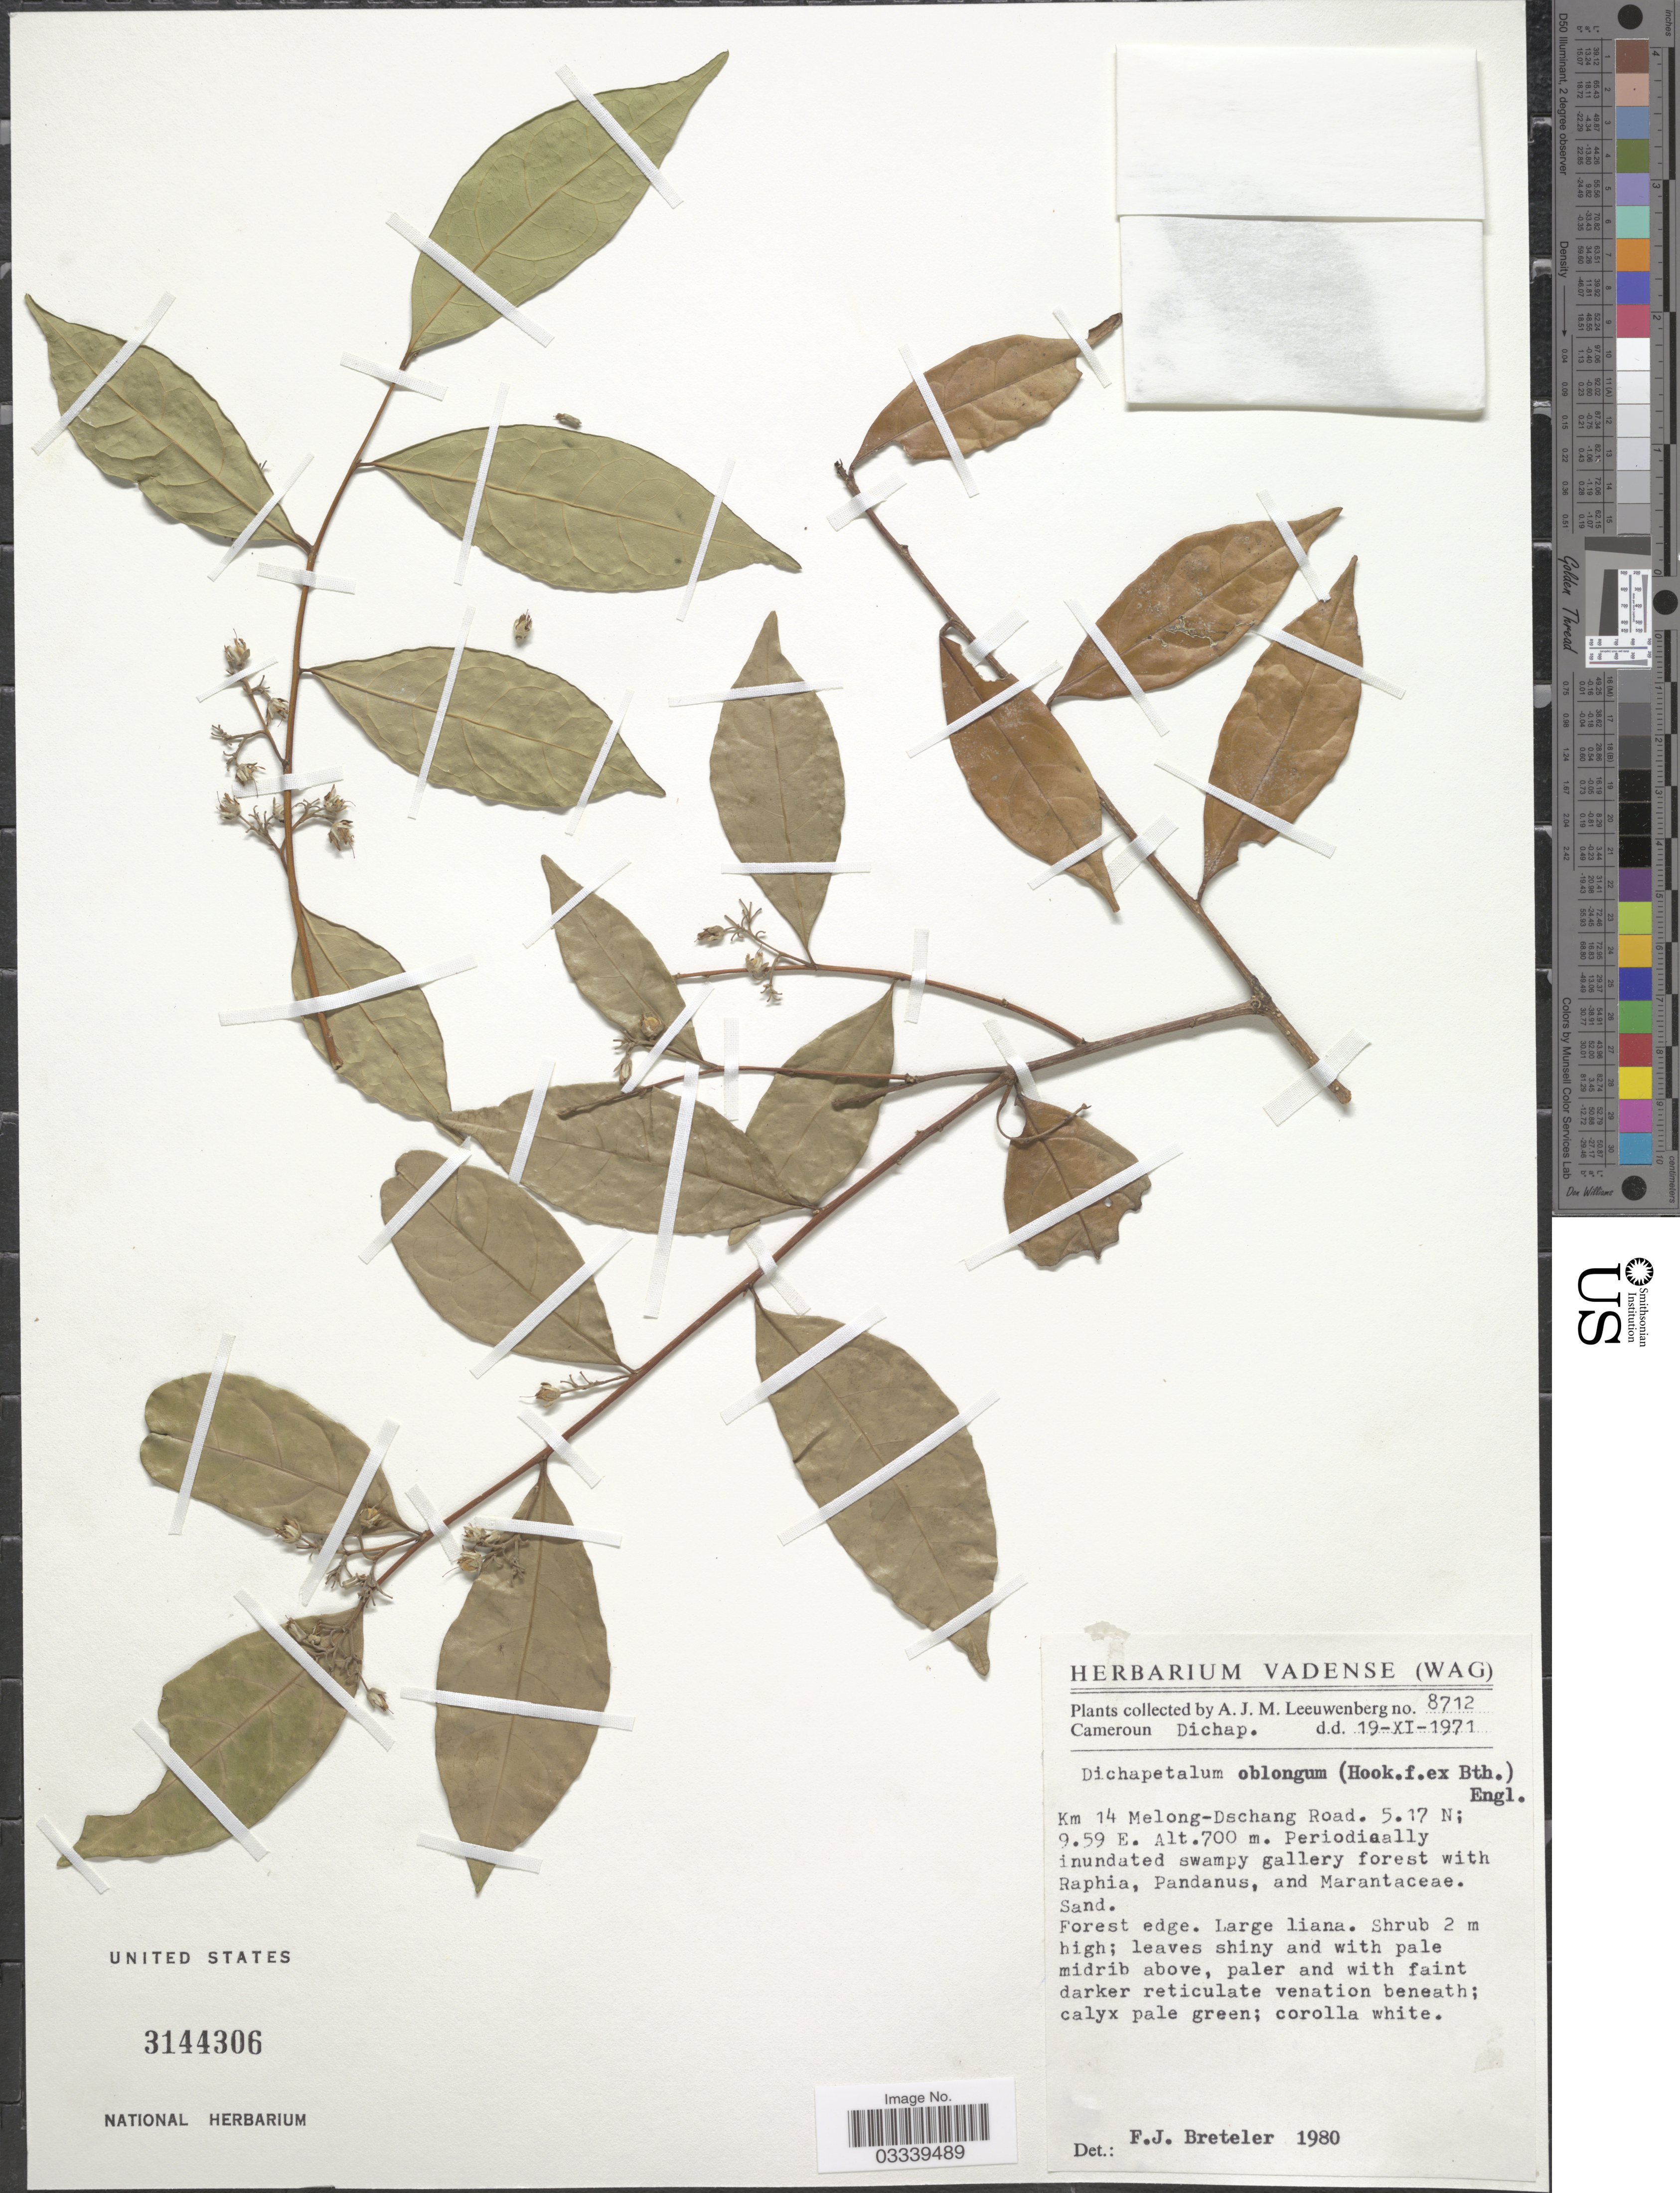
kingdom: Plantae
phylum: Tracheophyta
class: Magnoliopsida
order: Malpighiales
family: Dichapetalaceae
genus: Dichapetalum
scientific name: Dichapetalum oblongum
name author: (Hook. f.) Engl.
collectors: A. J. M. Leeuwenberg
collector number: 8712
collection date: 1971-11-19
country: Cameroon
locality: Km 14 Melong-Dschang Road.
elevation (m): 700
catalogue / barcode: US 3144306